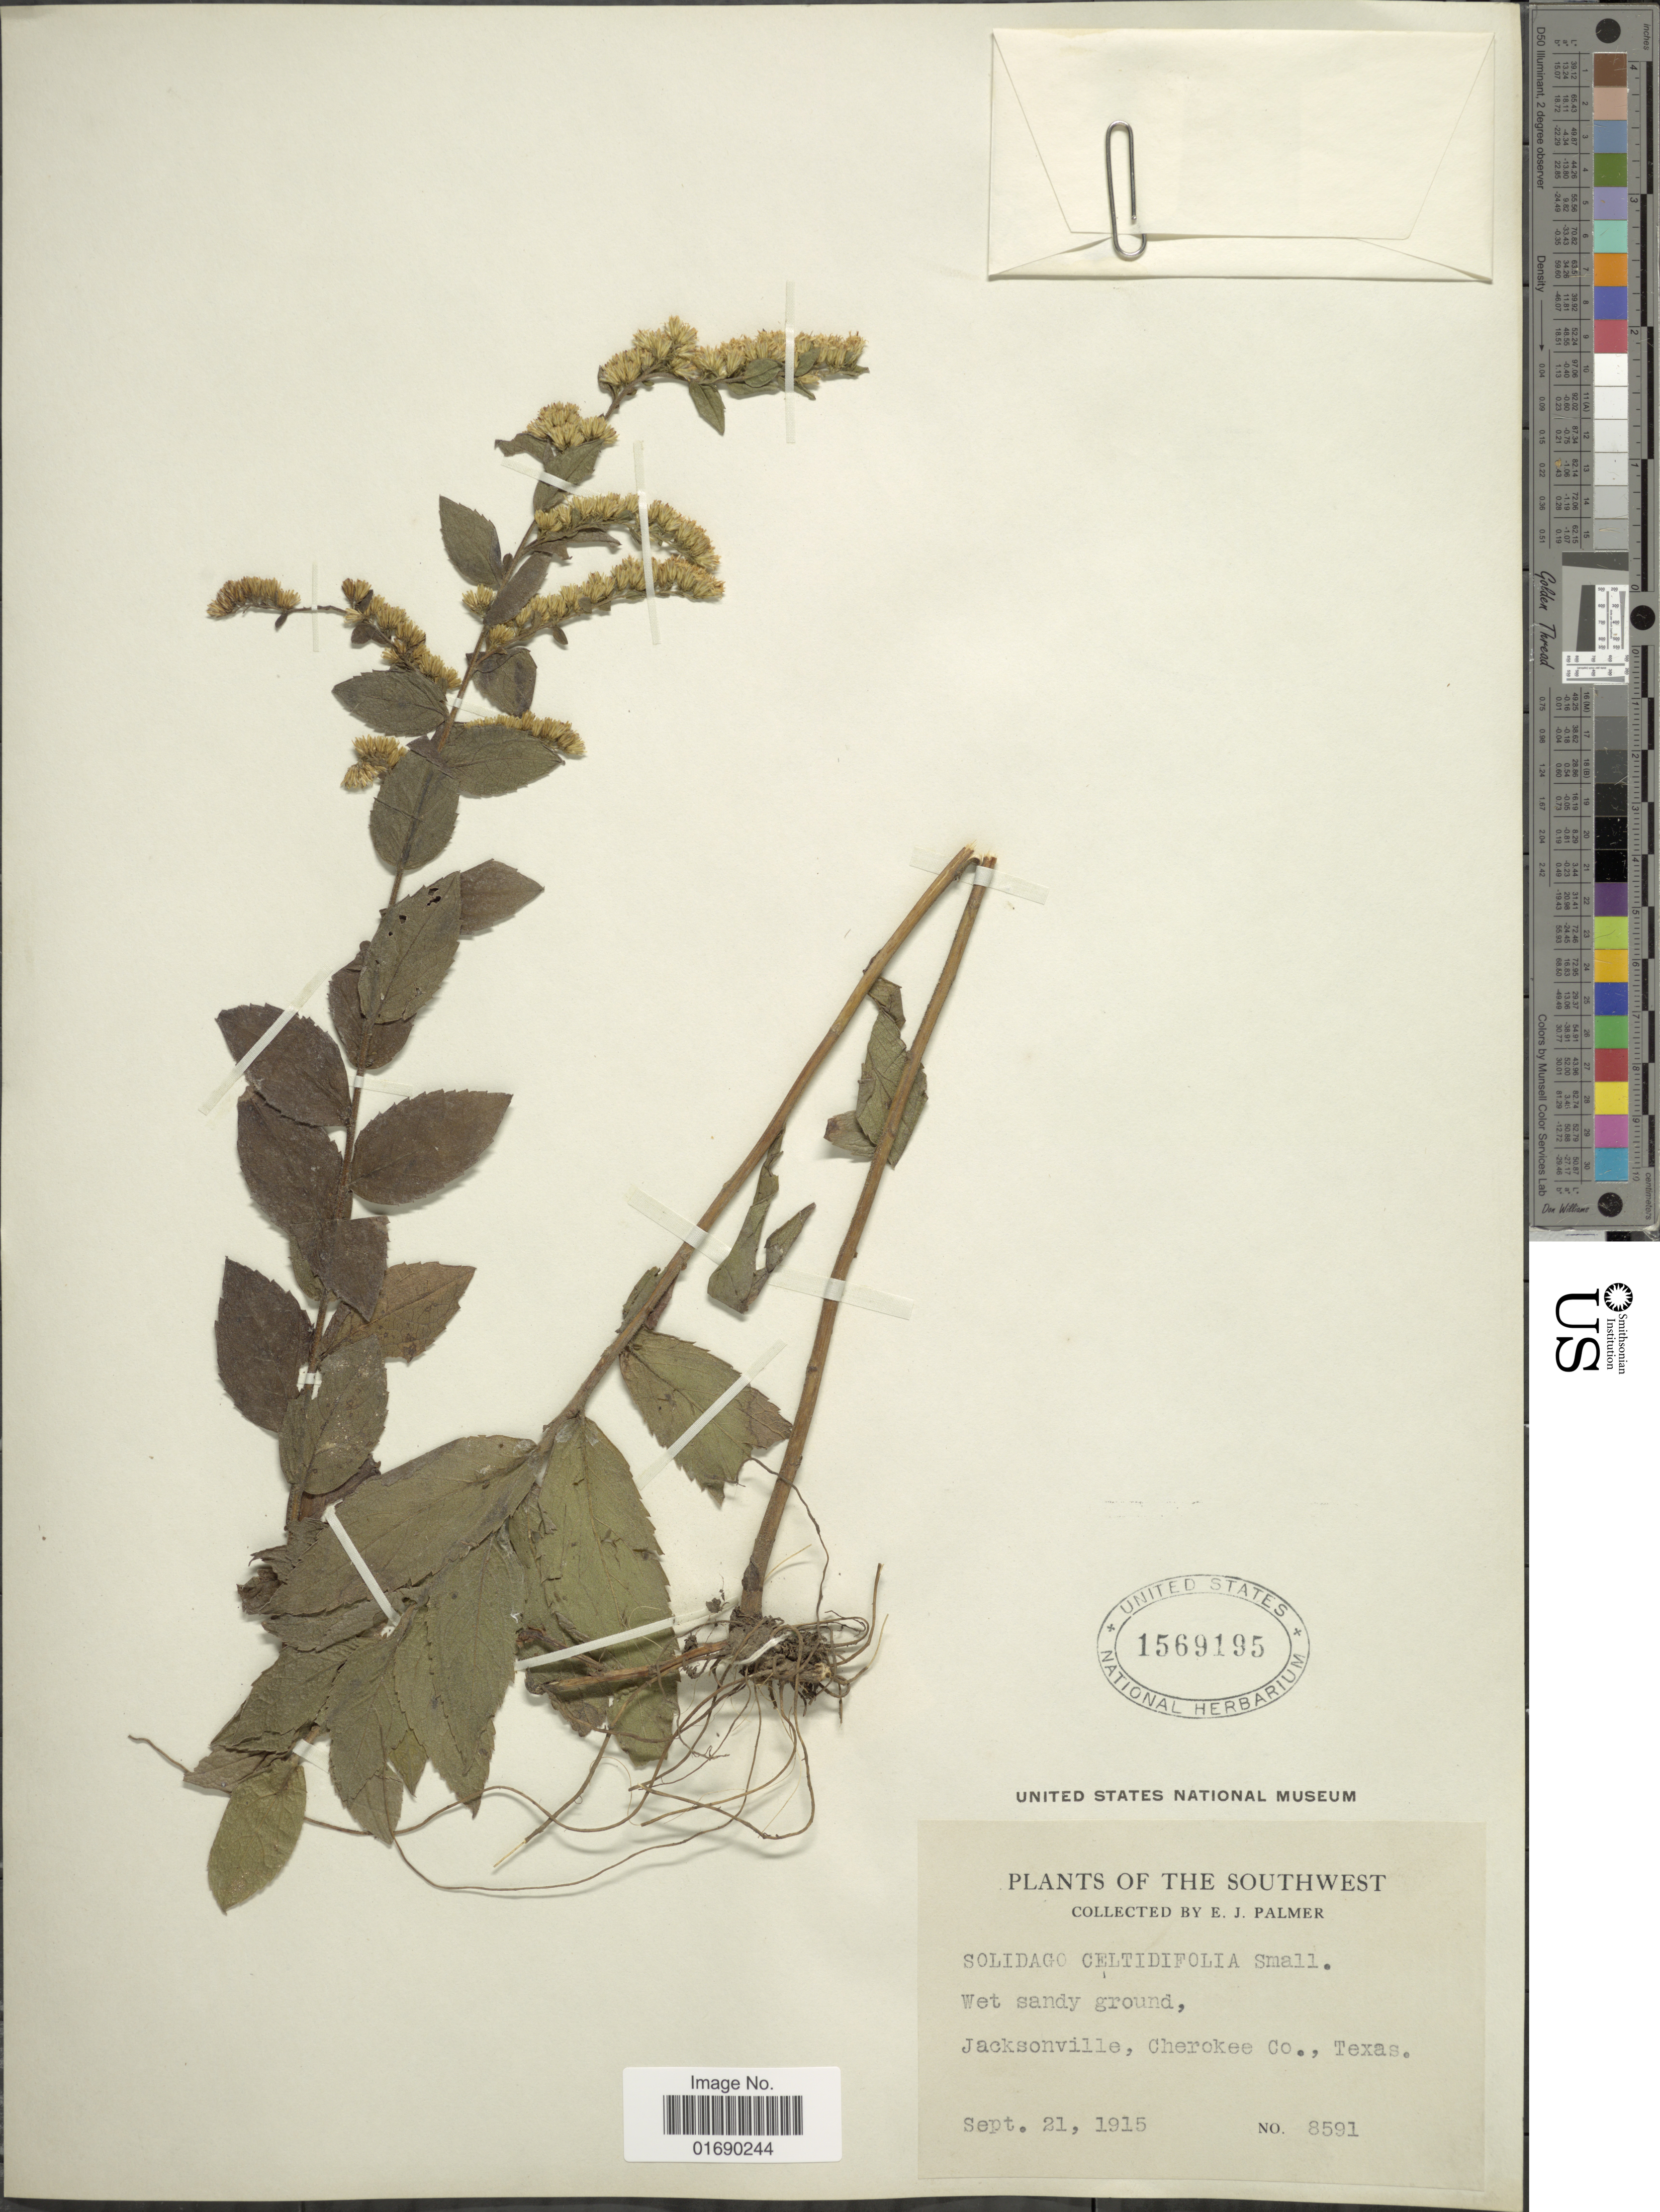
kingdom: Plantae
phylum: Tracheophyta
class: Magnoliopsida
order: Asterales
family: Asteraceae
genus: Solidago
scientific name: Solidago rugosa var. celtidifolia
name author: (Small) Fernald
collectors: E. J. Palmer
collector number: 8591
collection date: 1915-09-21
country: United States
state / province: Texas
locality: The Southwest, Wet sandy ground, Jacksonville, Cherokee Co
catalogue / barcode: US 1569195